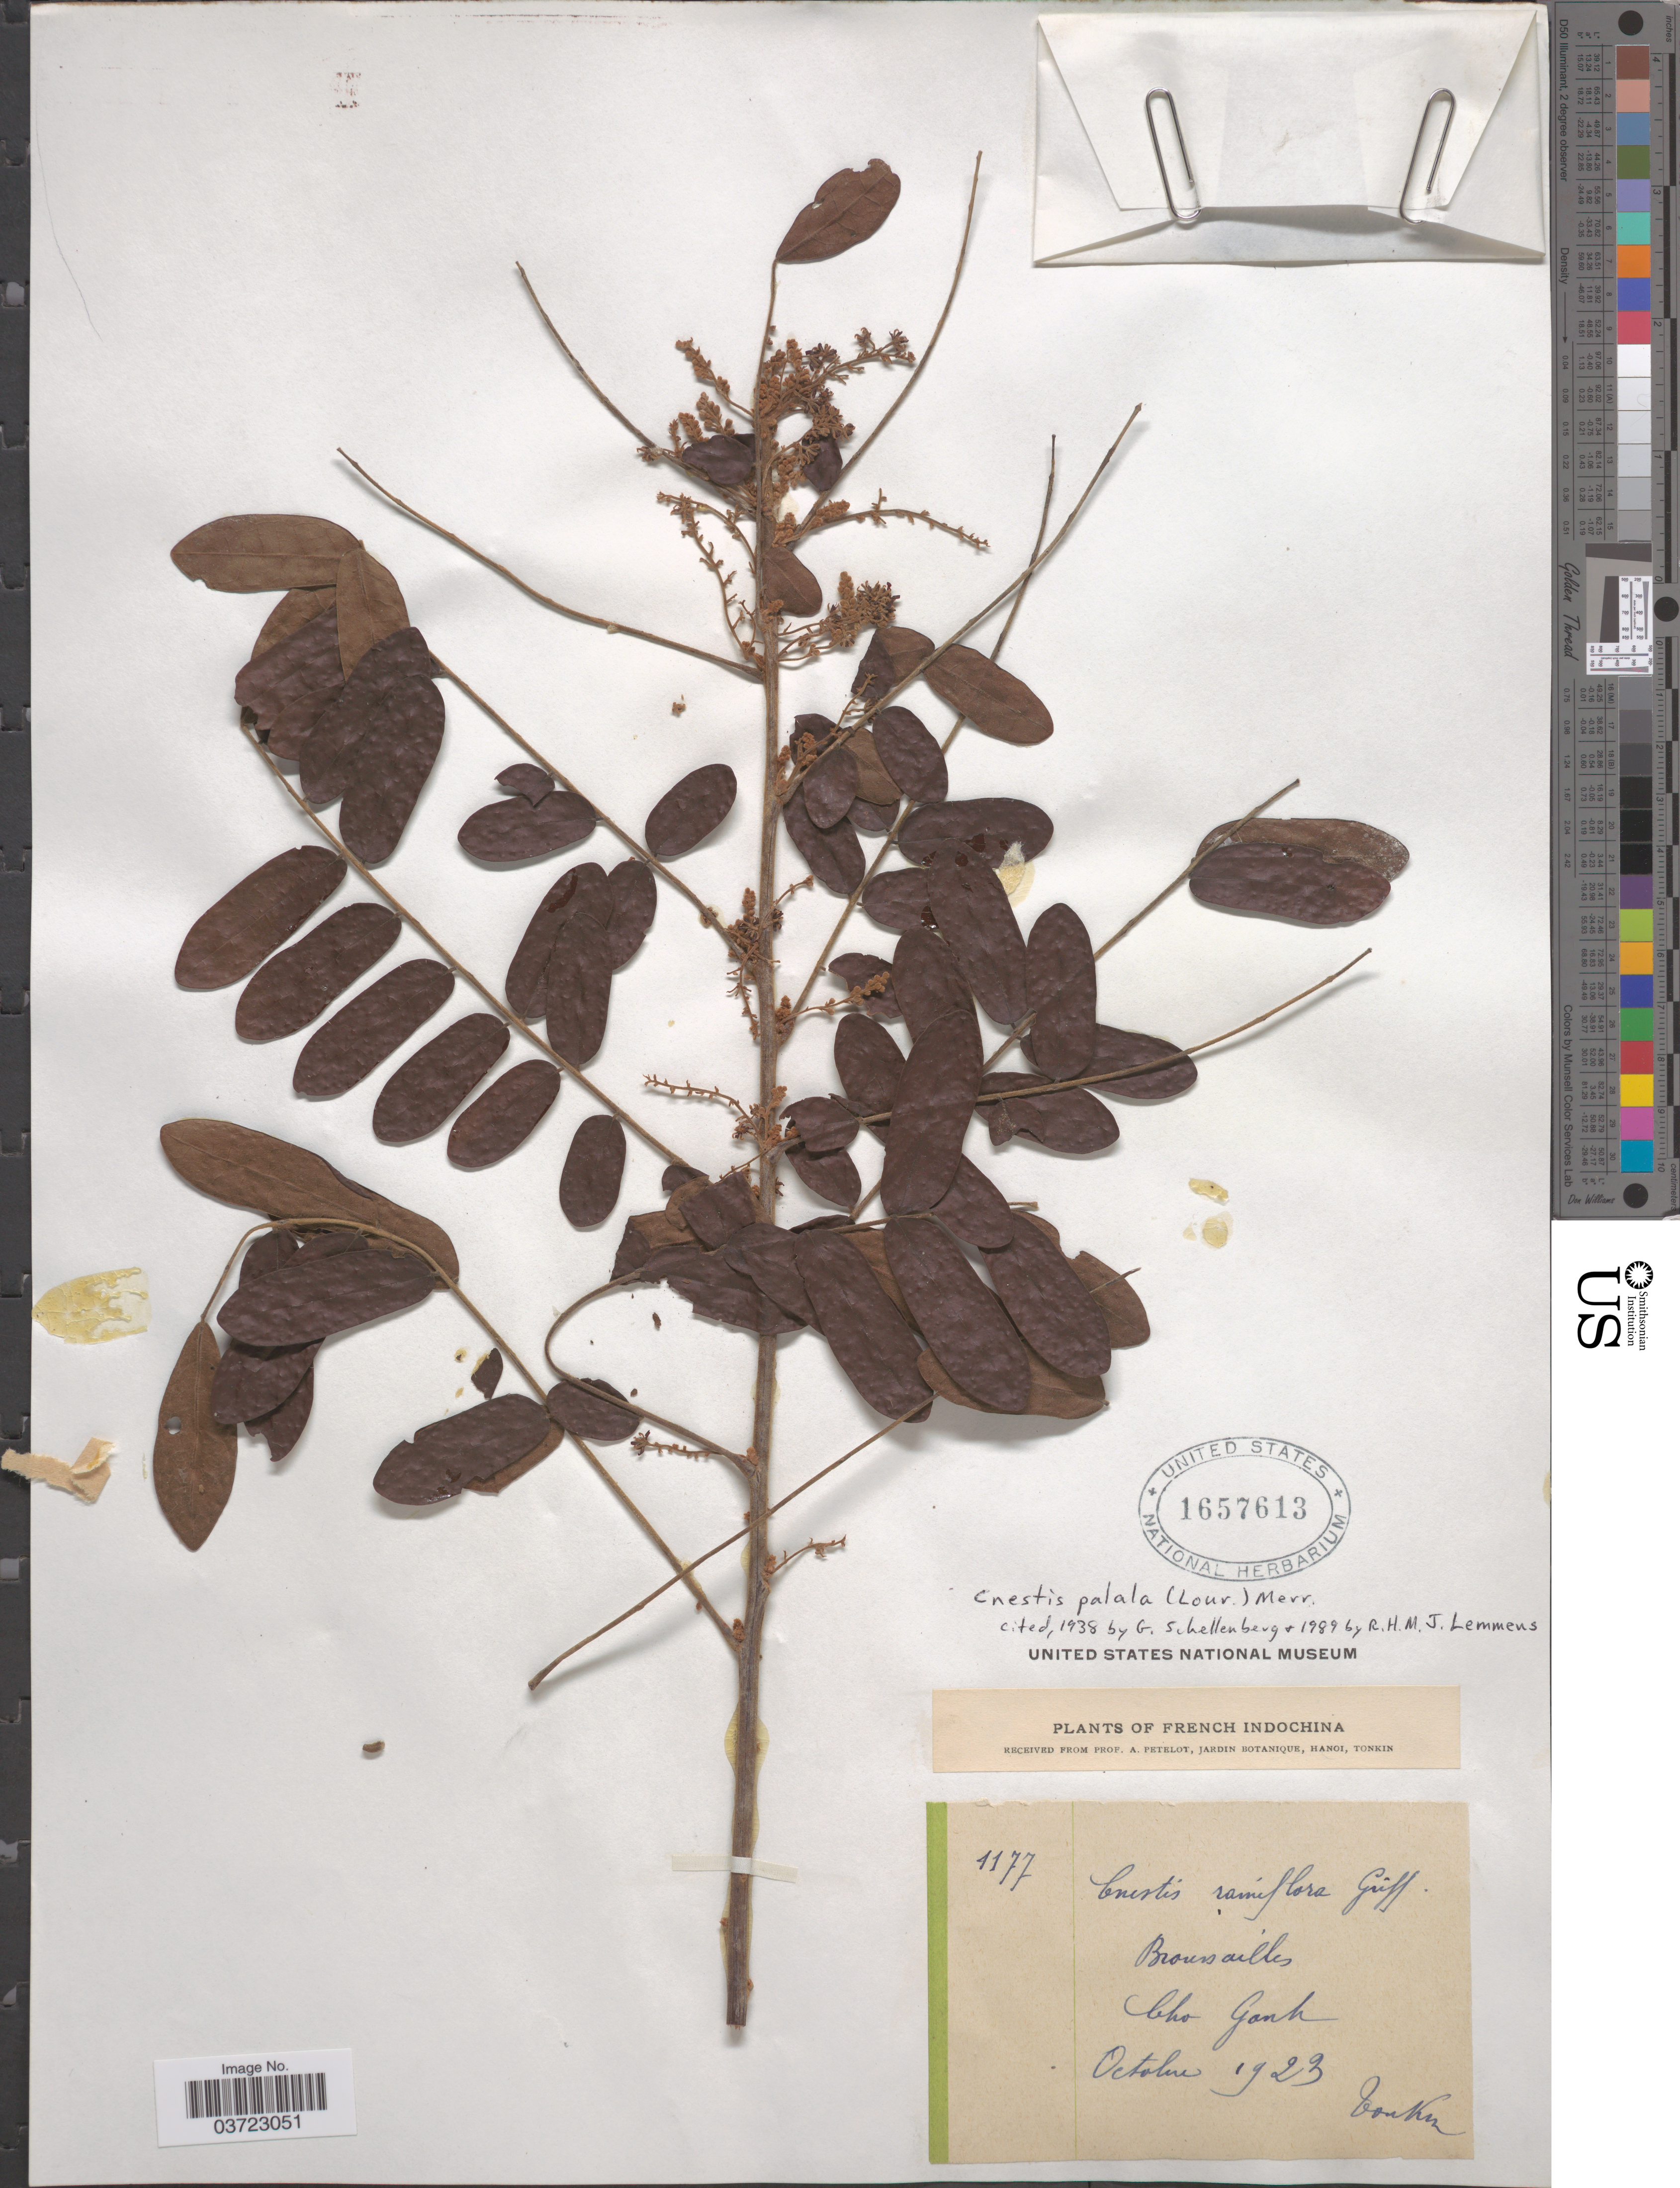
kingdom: Plantae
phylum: Tracheophyta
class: Magnoliopsida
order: Oxalidales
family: Connaraceae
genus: Cnestis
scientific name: Cnestis palala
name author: (Lour.) Merr.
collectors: P. A. Pételot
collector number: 1177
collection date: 1923-10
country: Vietnam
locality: French Indochina. Cho Ganh.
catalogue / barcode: US 1657613